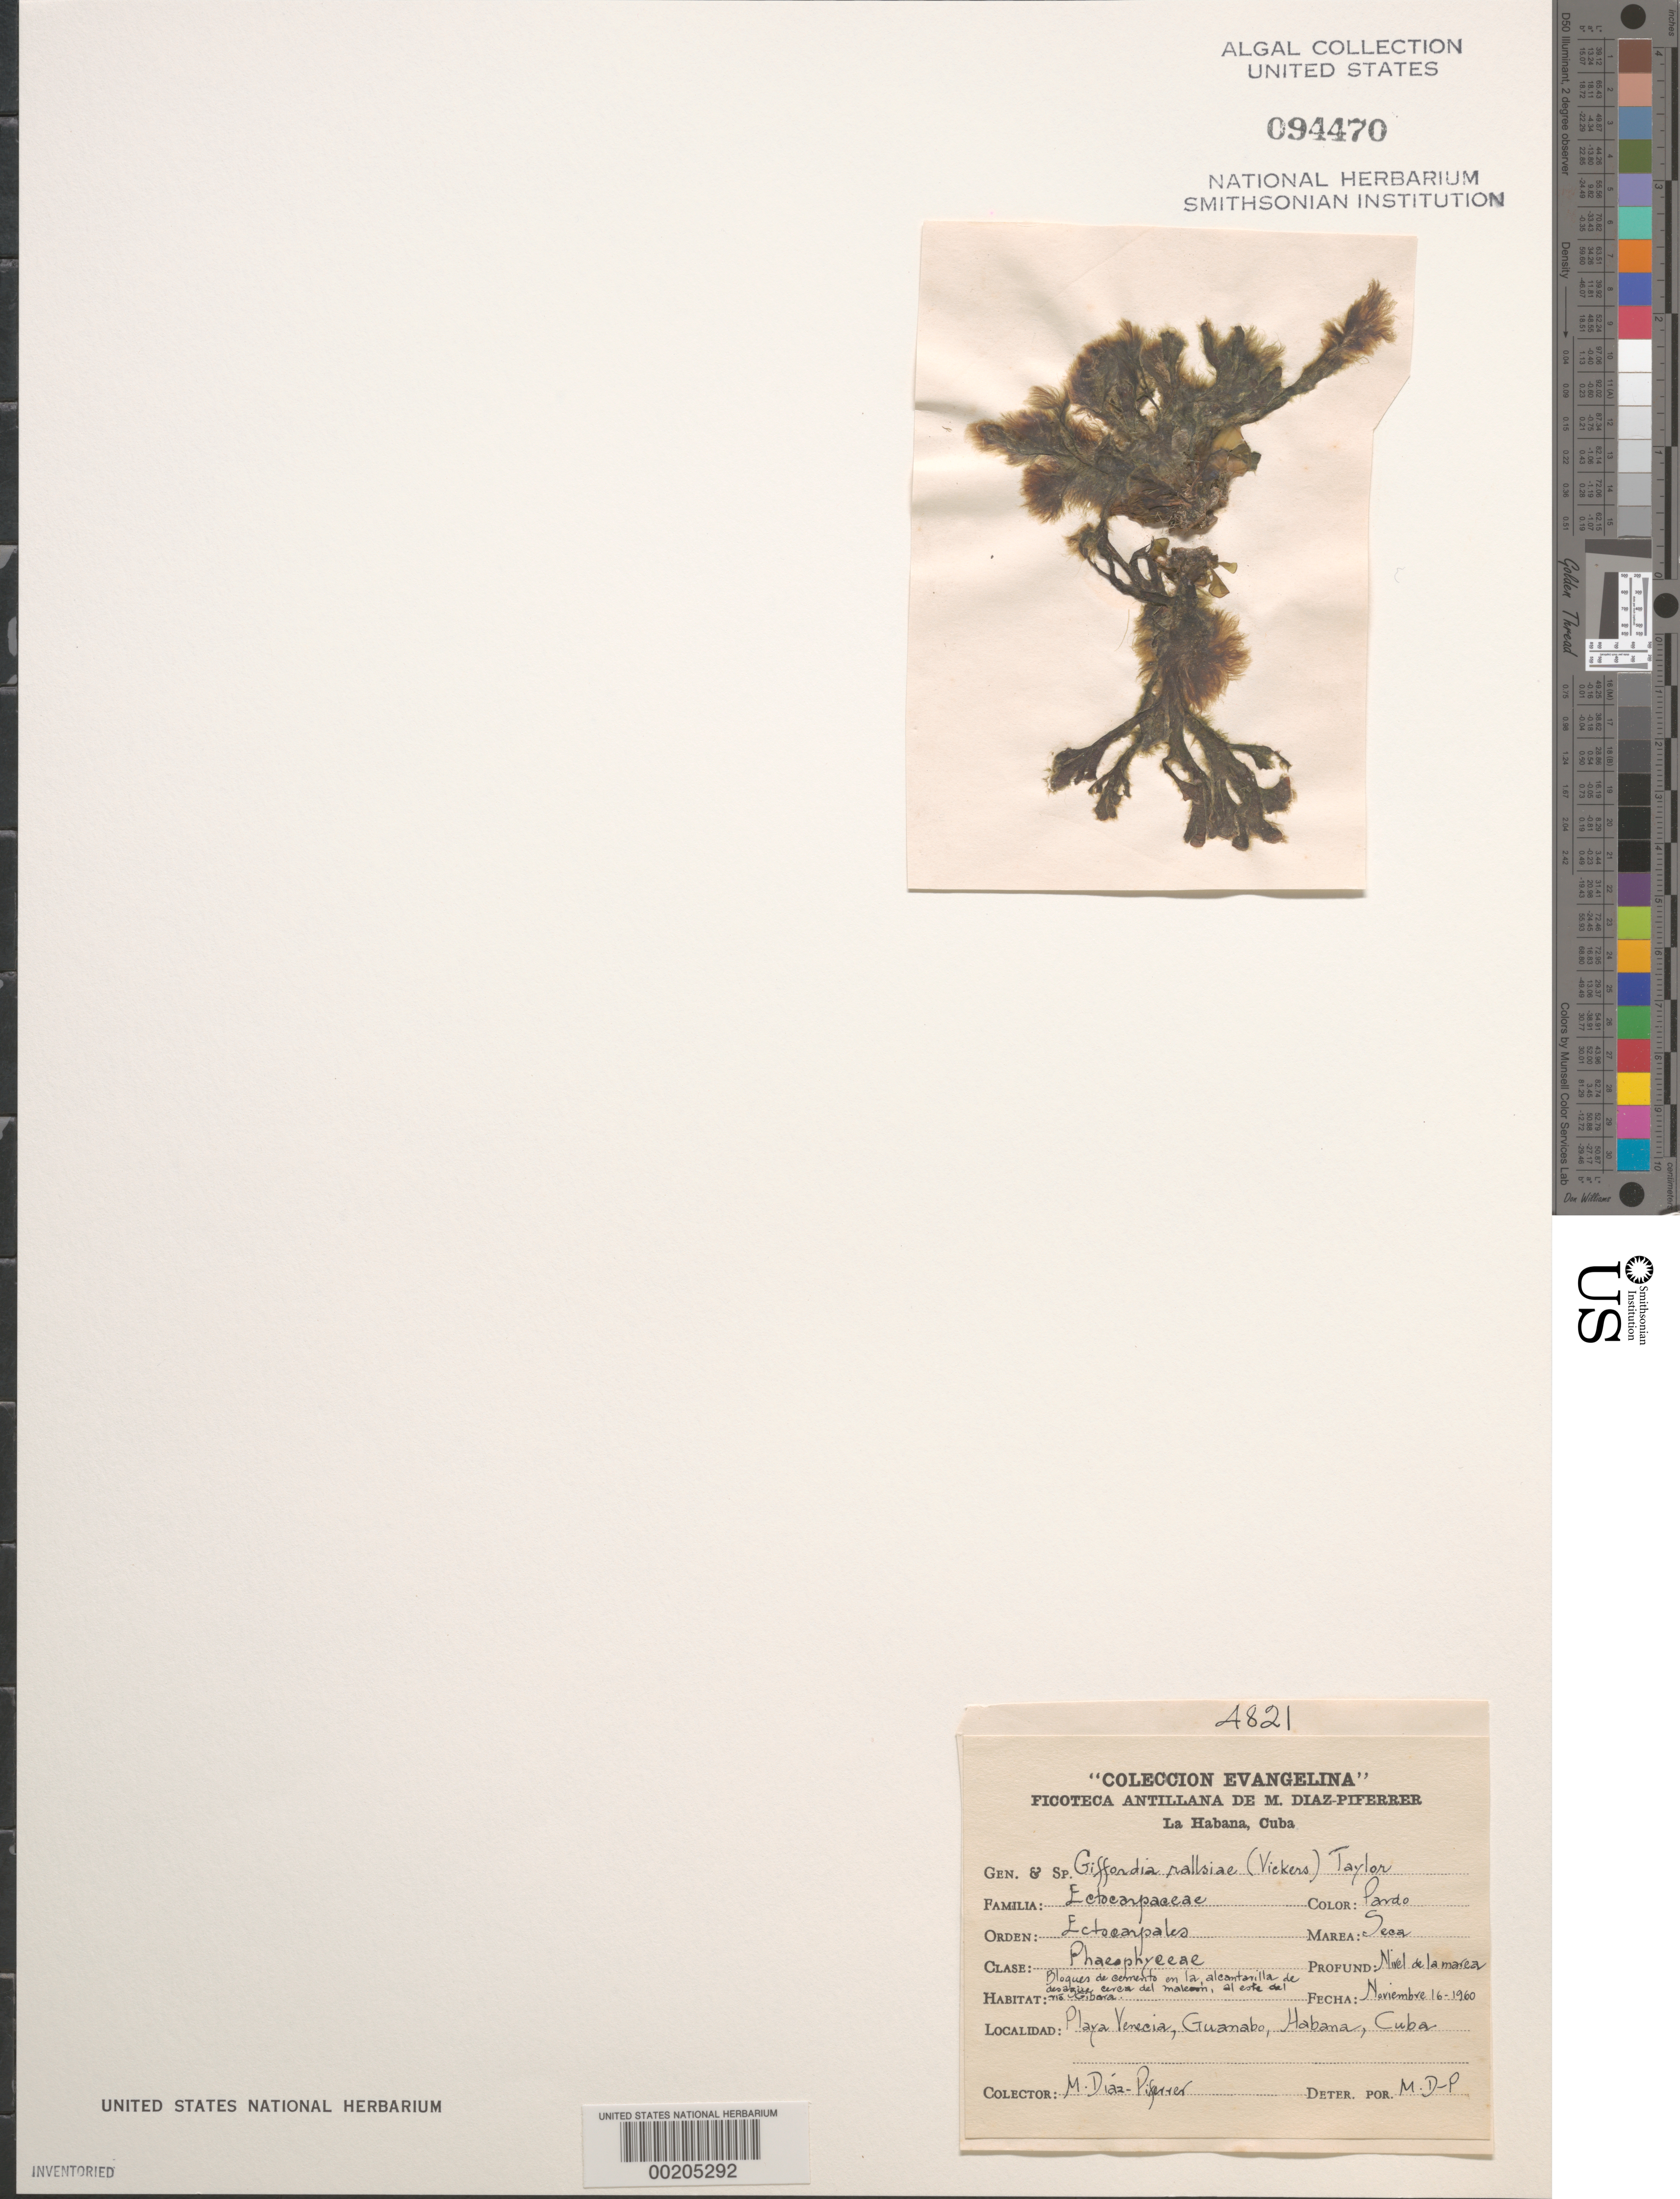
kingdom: Chromista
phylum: Ochrophyta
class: Phaeophyceae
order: Ectocarpales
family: Ectocarpaceae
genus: Ectocarpus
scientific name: Ectocarpus rallsiae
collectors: M. Diaz-Piferrer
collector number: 4821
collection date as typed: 16 Nov 1960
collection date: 1960-11-16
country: Cuba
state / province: La Habana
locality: Play venecia, guanabo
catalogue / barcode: US 94470